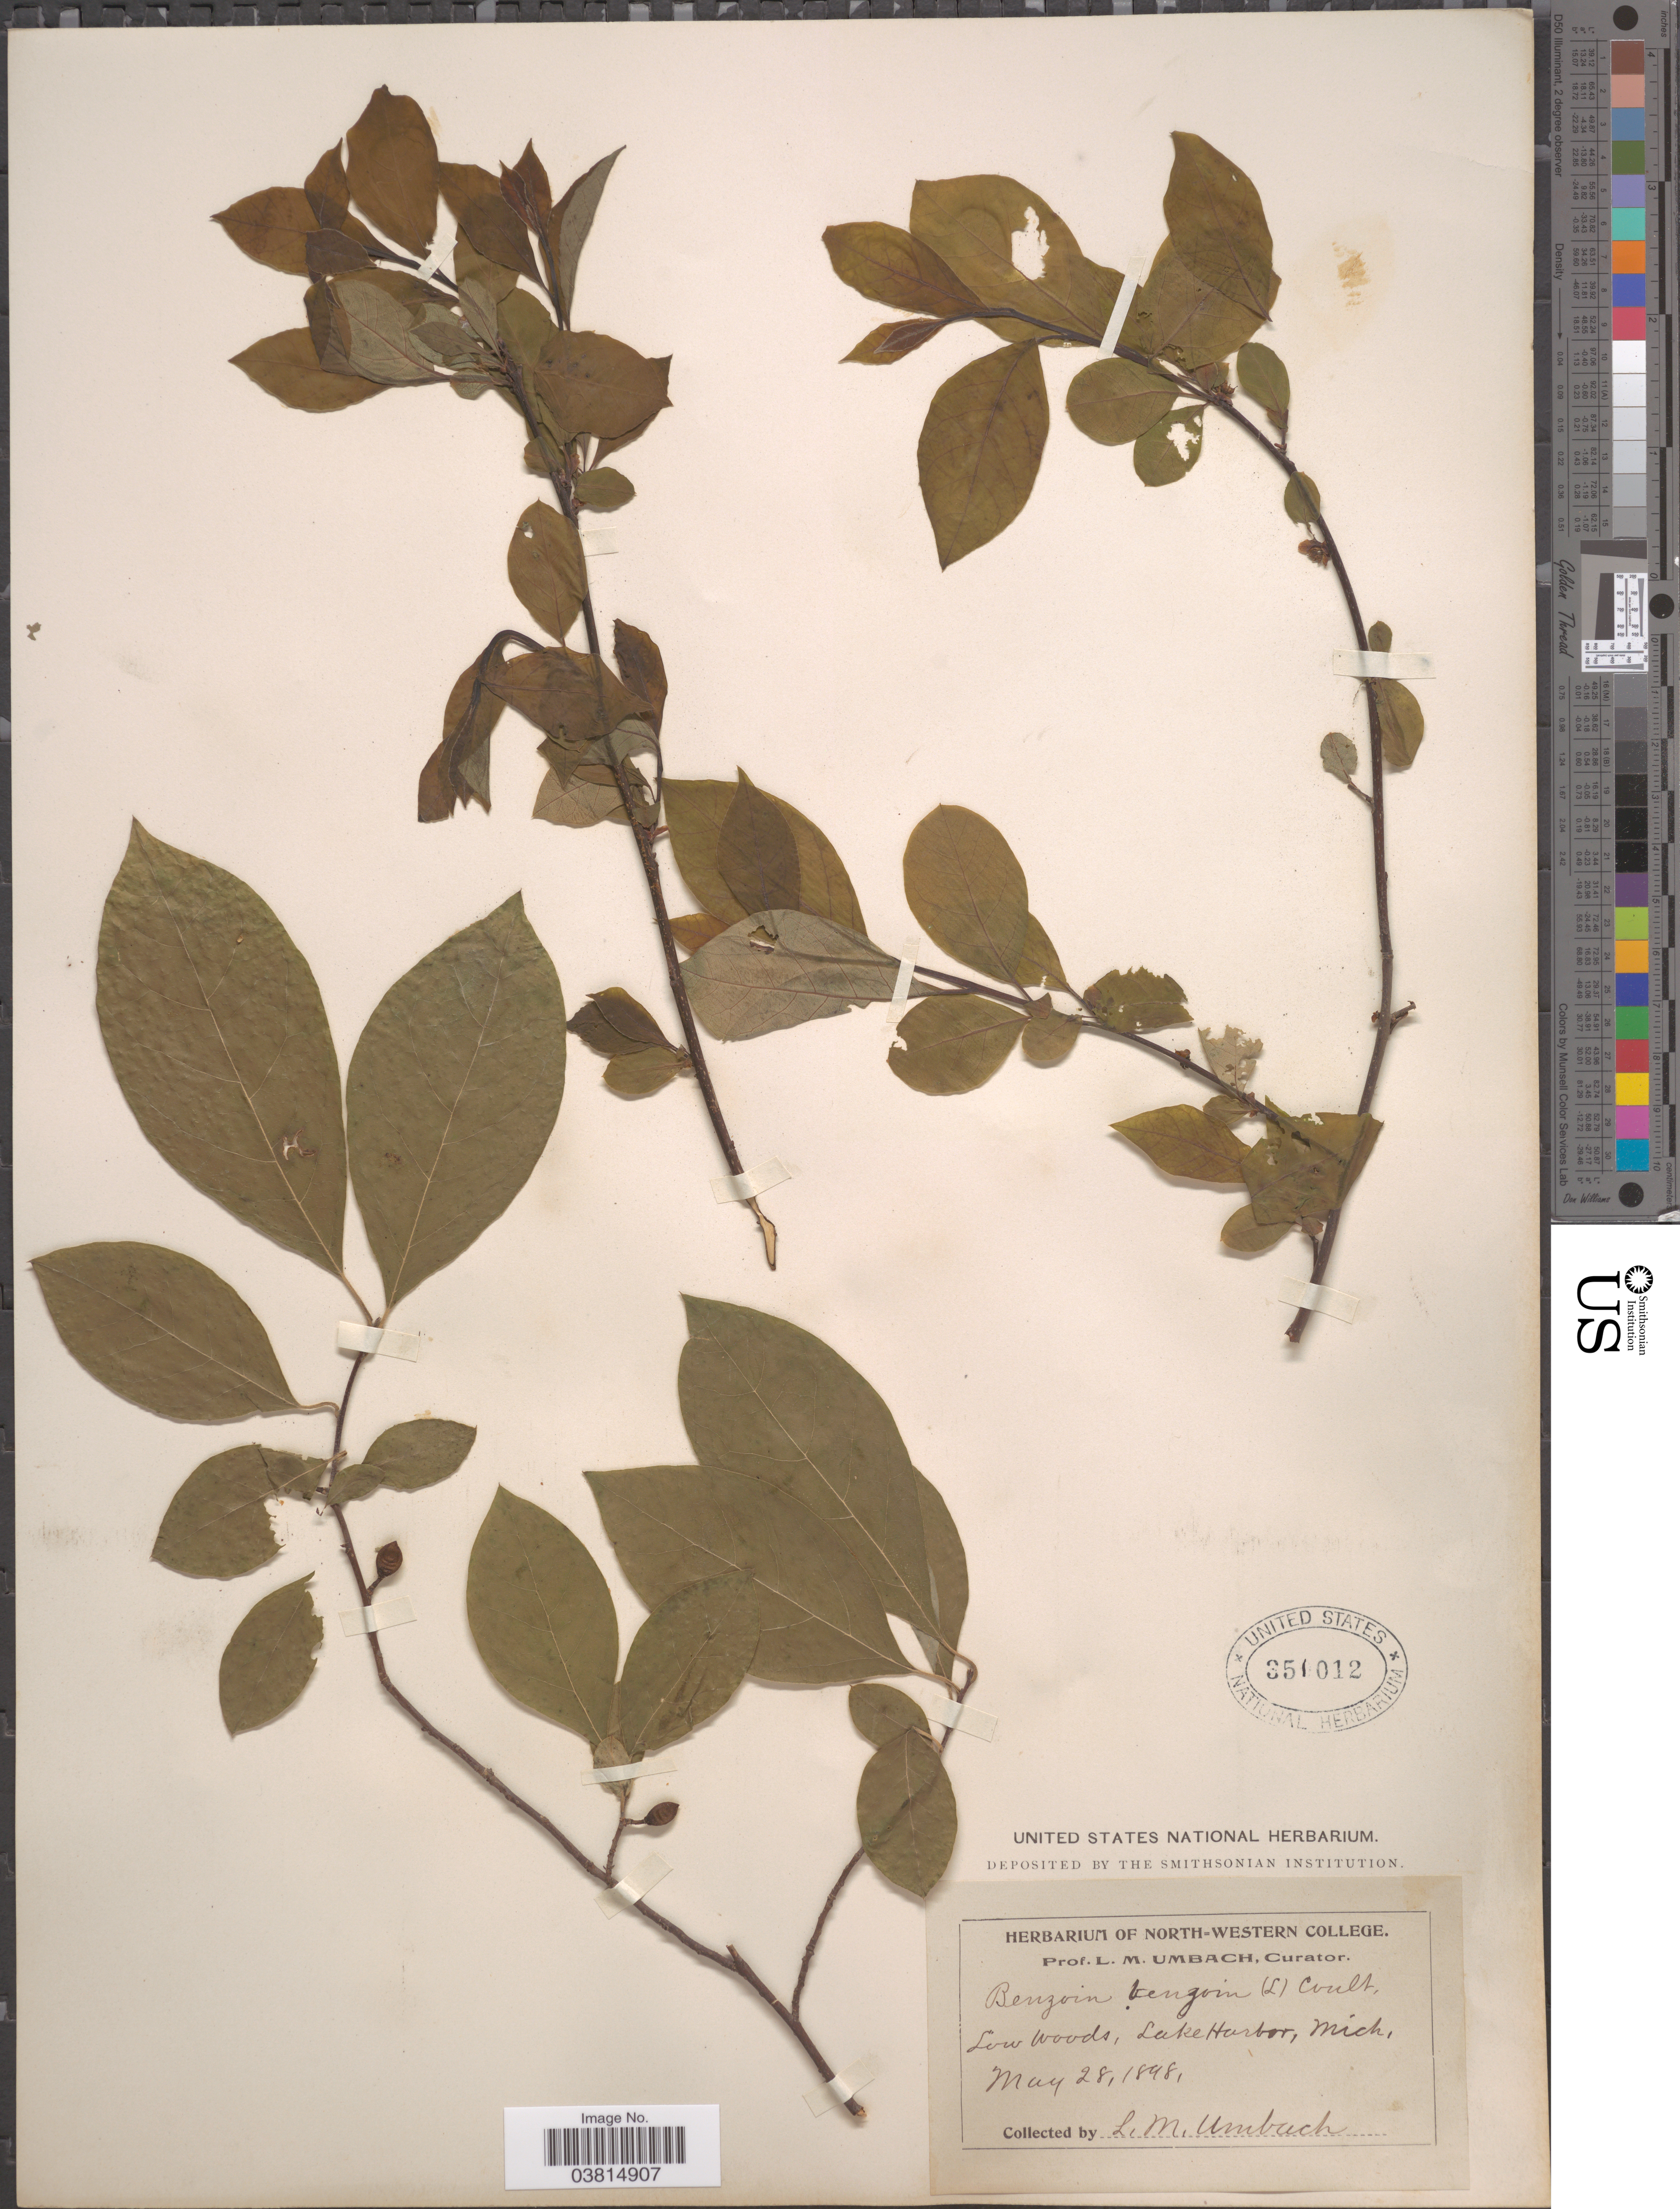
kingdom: Plantae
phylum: Tracheophyta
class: Magnoliopsida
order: Laurales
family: Lauraceae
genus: Lindera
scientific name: Lindera benzoin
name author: (L.) Blume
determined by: Strong, Mark T., (BOT), Smithsonian Institution - National Museum of Natural History (UNITED STATES)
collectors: L. M. Umbach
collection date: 1848-05-28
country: United States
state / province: Michigan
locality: Lake Harbor.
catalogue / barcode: US 351012